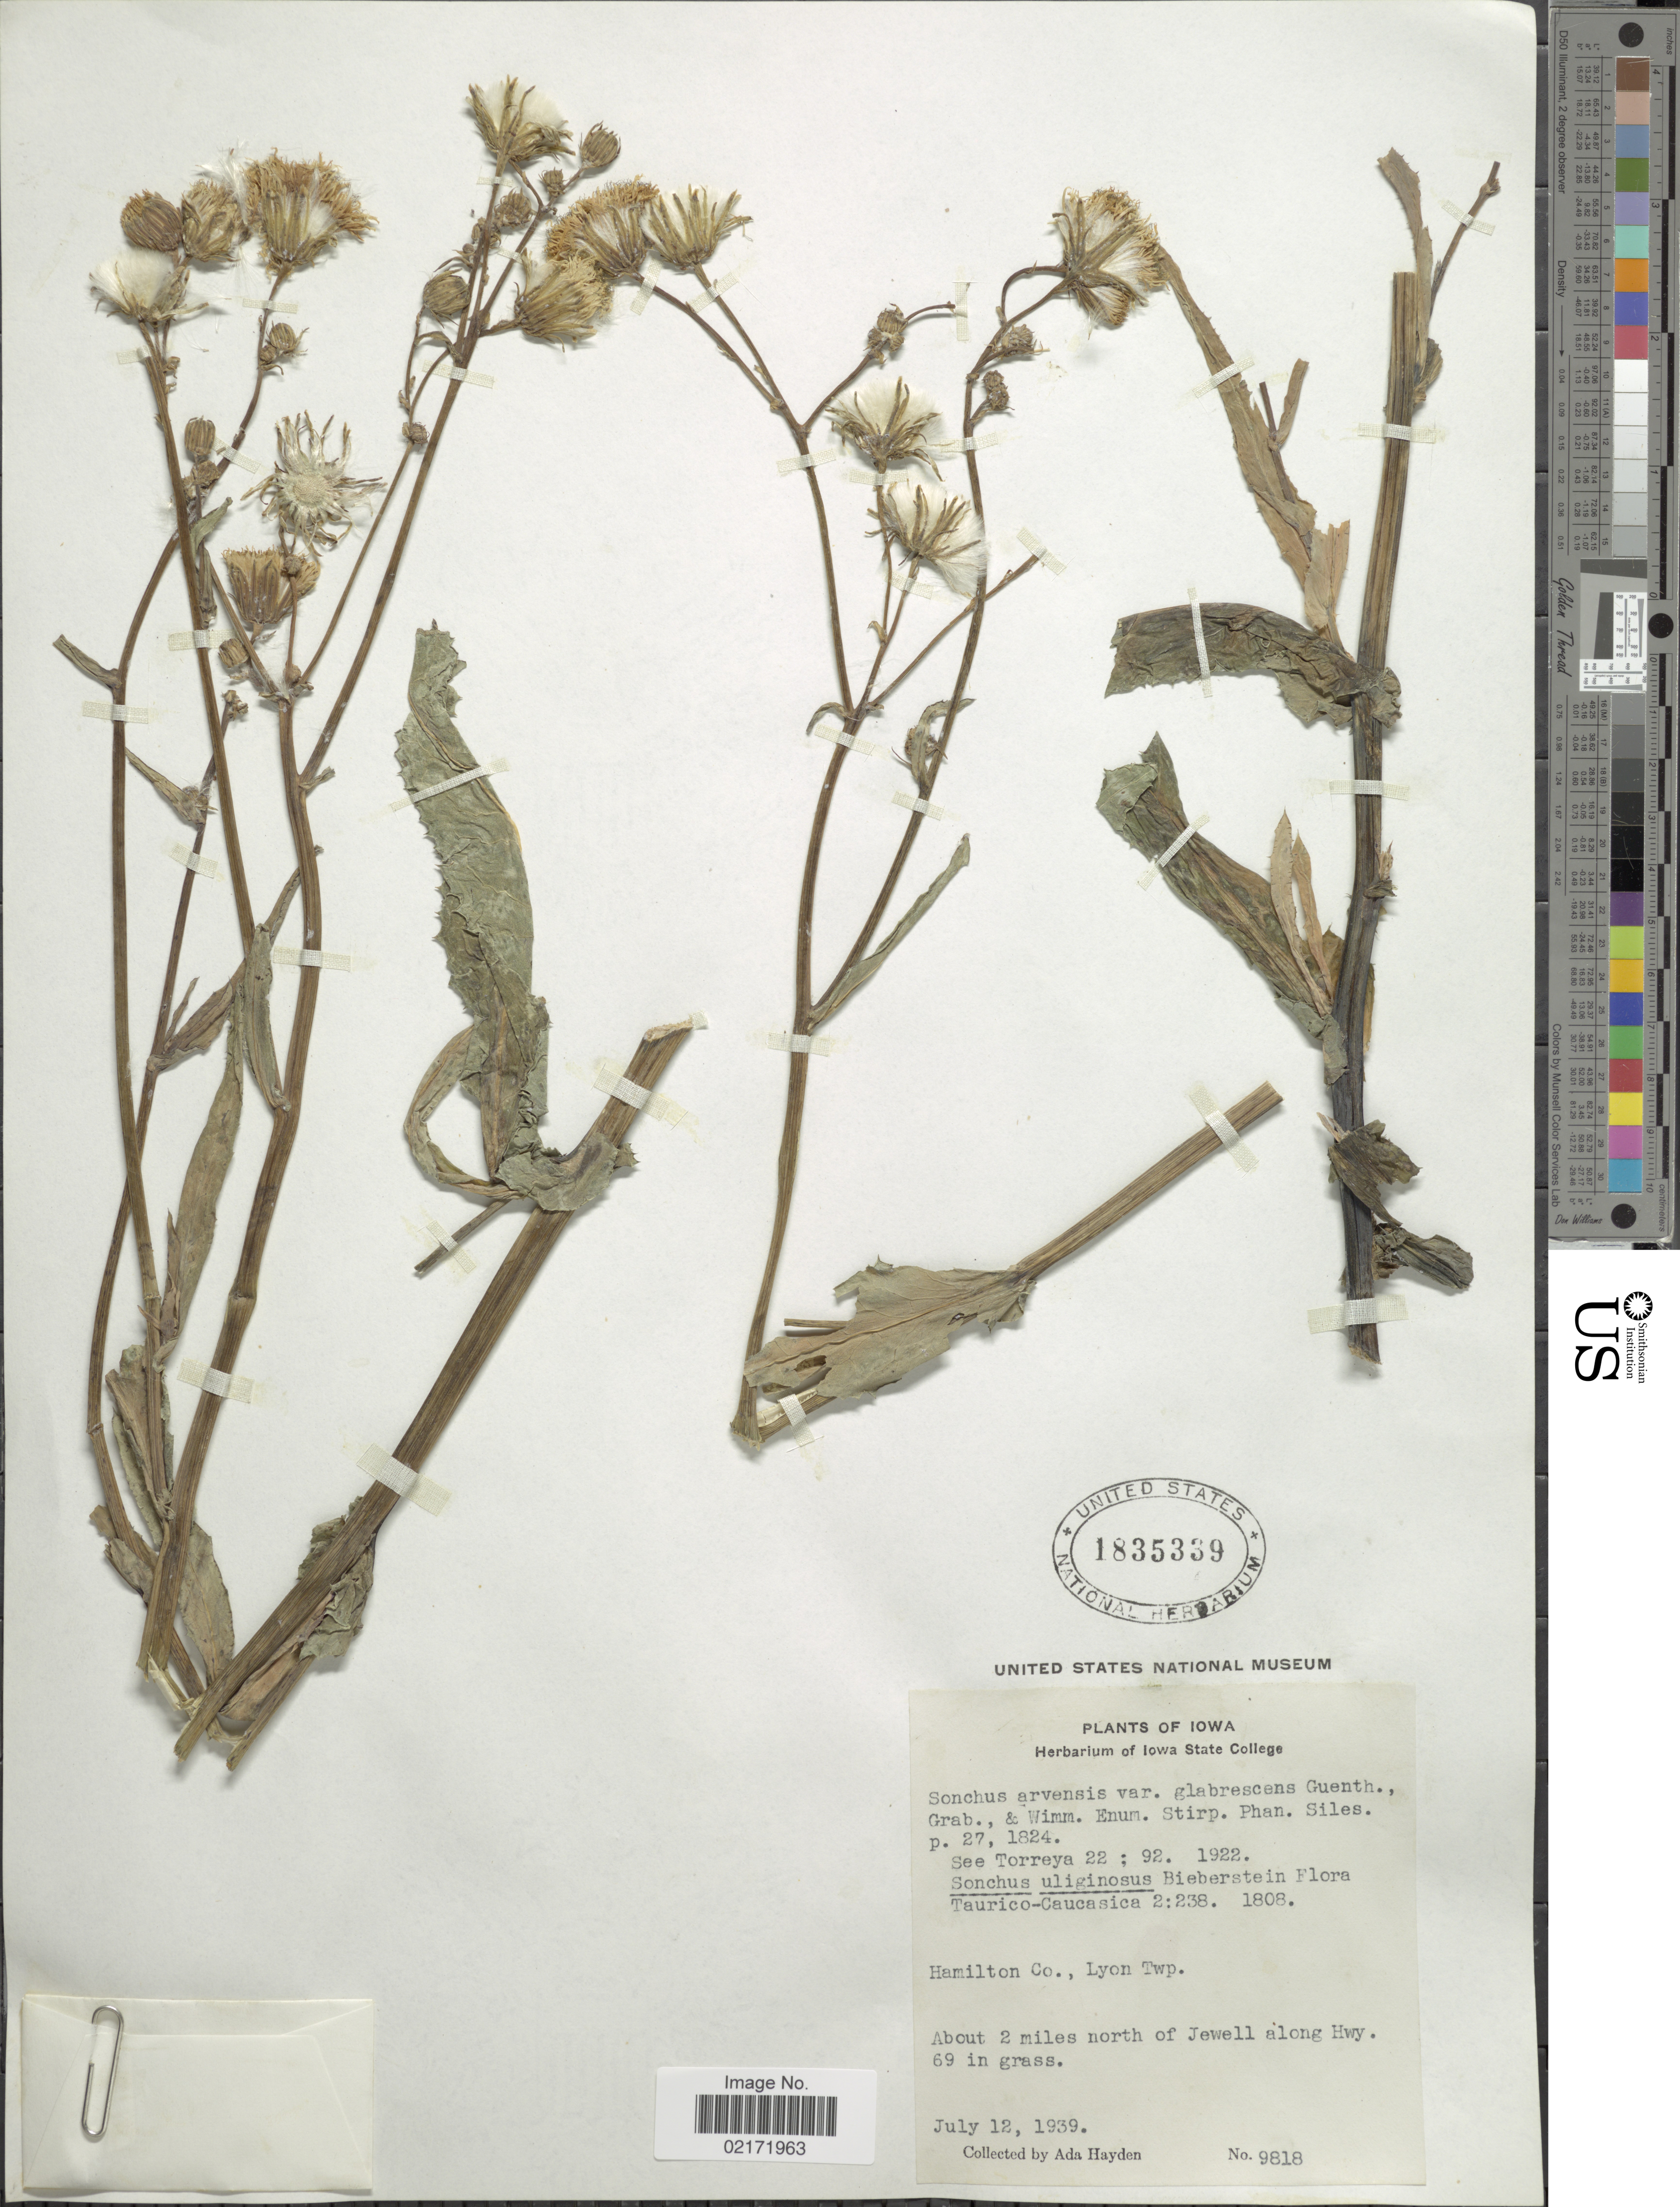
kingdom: Plantae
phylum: Tracheophyta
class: Magnoliopsida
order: Asterales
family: Asteraceae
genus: Sonchus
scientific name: Sonchus arvensis subsp. uliginosus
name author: (M. Bieb.) Nyman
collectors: Ada Hayden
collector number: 9818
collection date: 1939-07-12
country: United States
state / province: Iowa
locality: Hamilton Co., Lyon Twp., about 2 miles north of Jewell along Hwy. 69 in grass.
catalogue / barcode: US 1835339